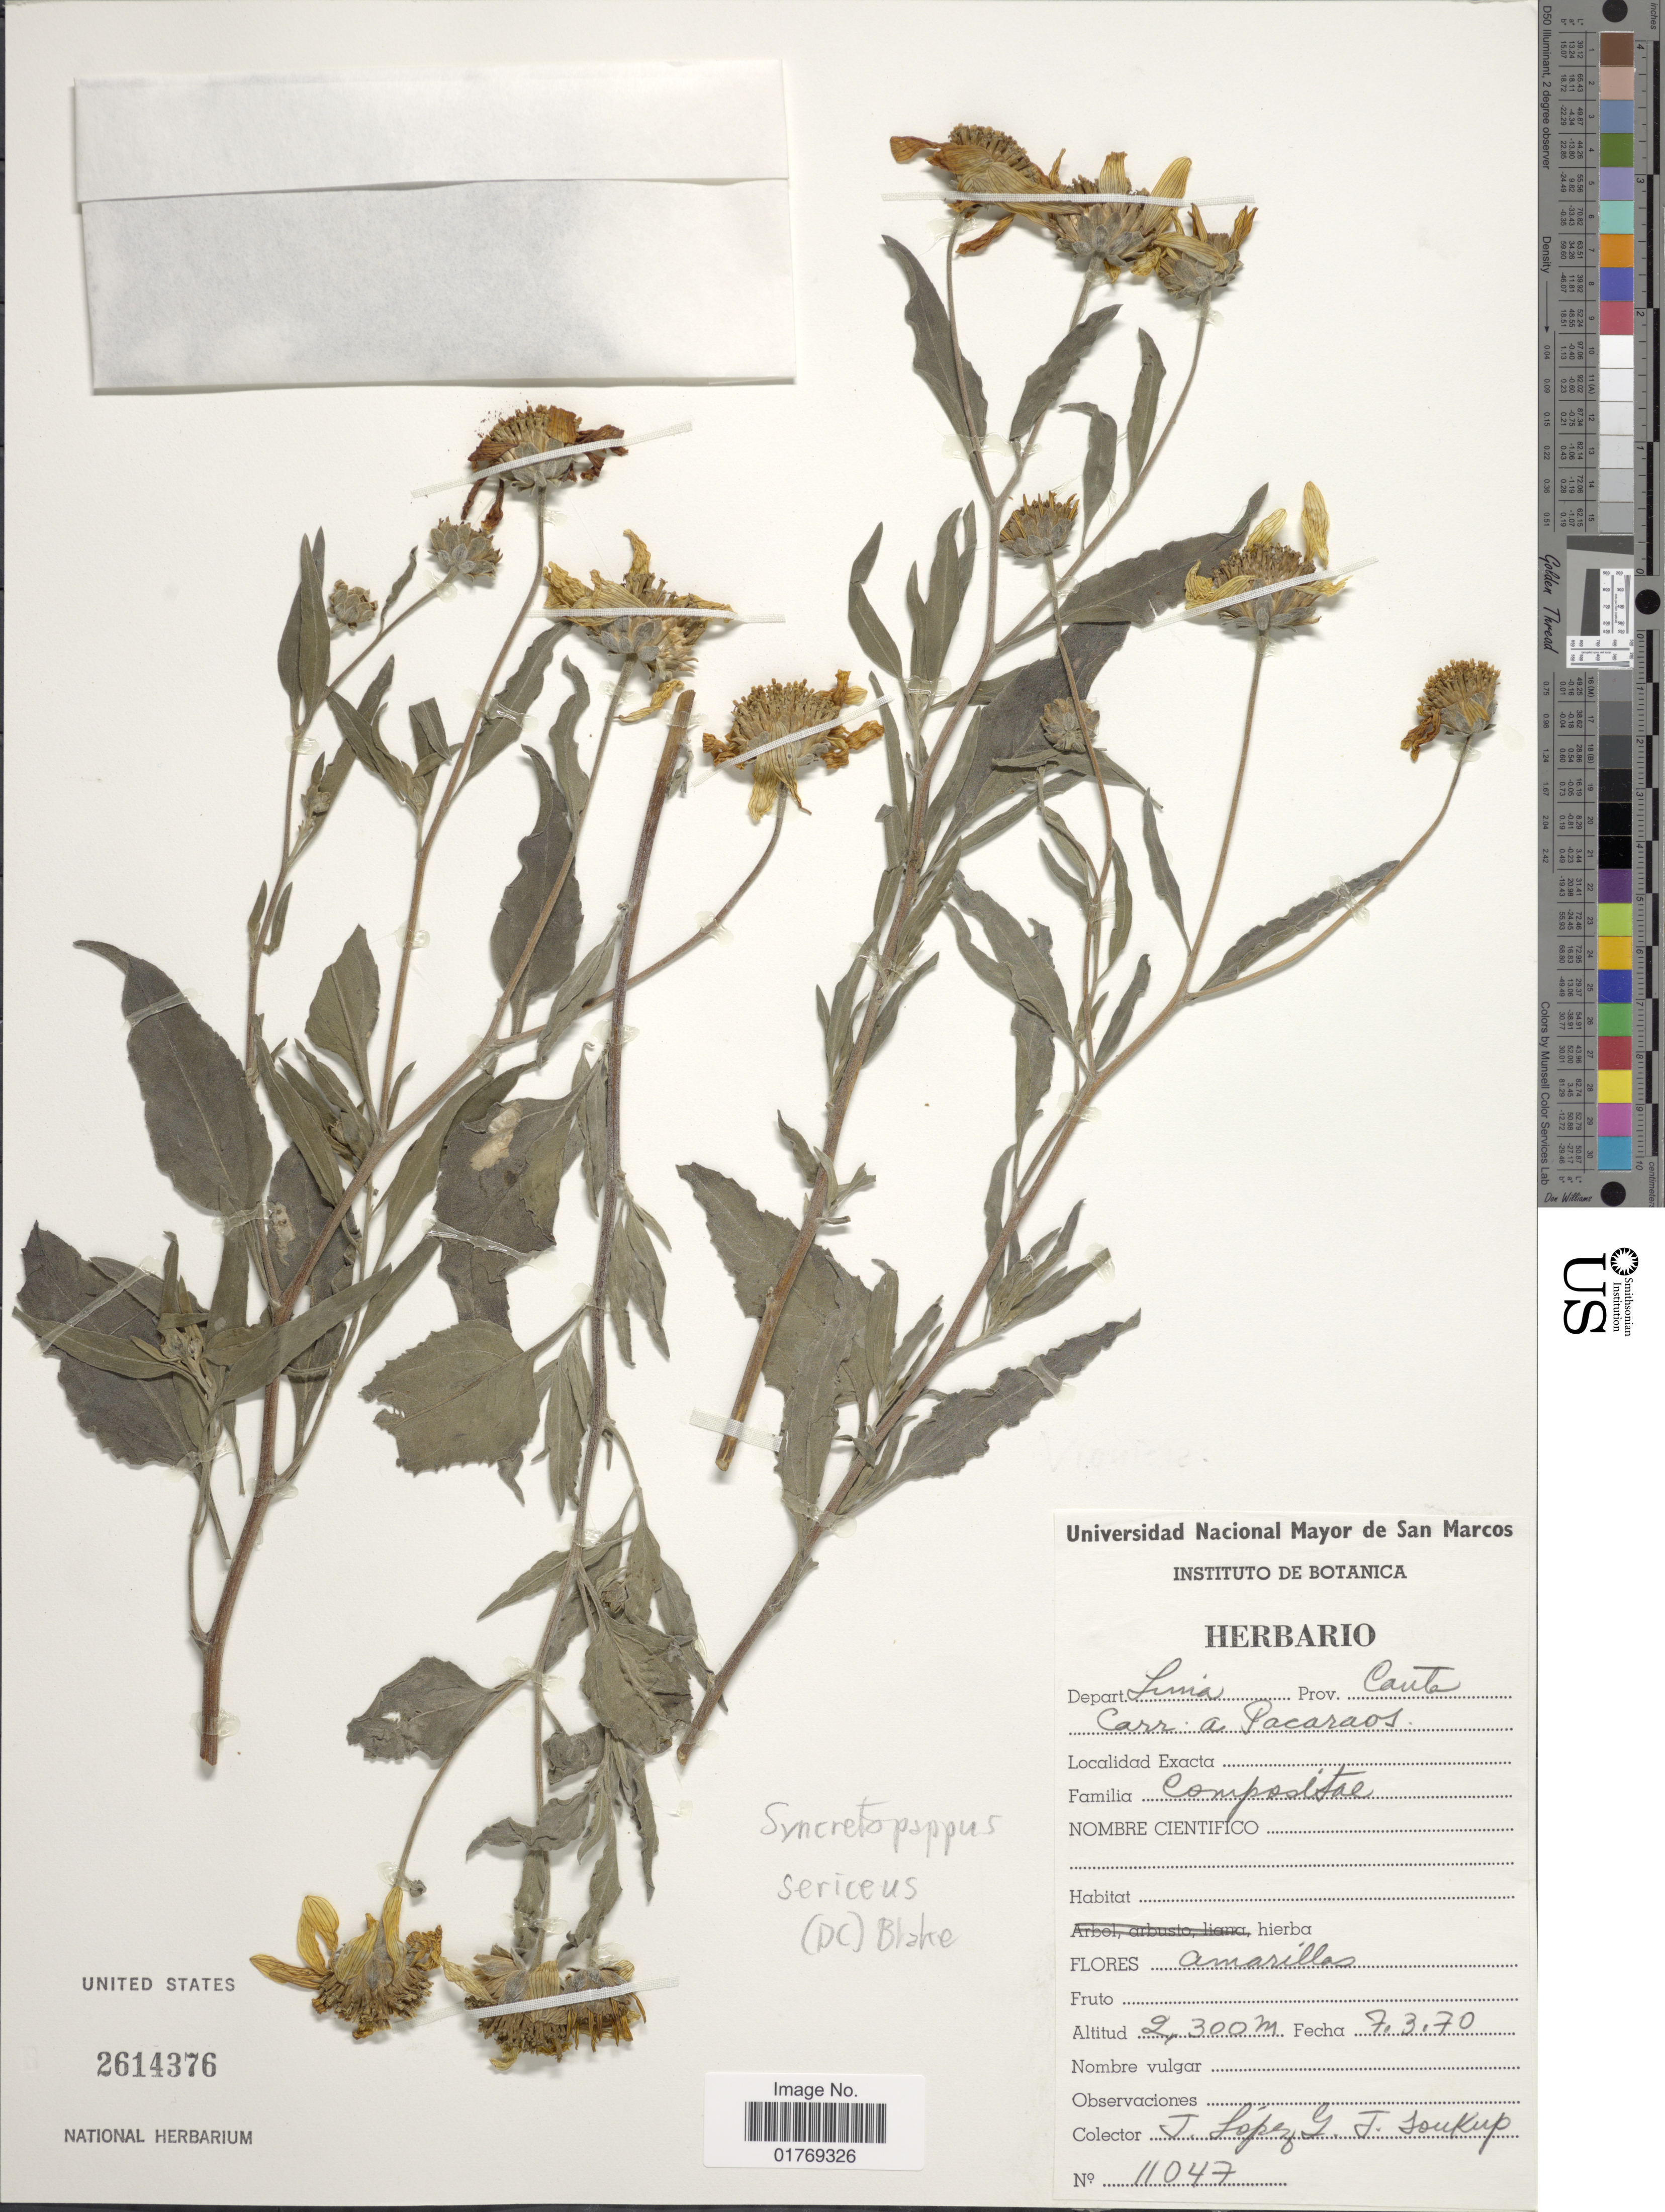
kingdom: Plantae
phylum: Tracheophyta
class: Magnoliopsida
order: Asterales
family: Asteraceae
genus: Syncretocarpus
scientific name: Syncretocarpus sericeus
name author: S.F. Blake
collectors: J. López G. & J. Soukup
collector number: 11047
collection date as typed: Transcribed d/m/y: 7/3/70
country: Peru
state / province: Lima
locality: Depart. Lima. Prov. Canta. Carr. a Pacaraos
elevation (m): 2300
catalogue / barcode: US 2614376